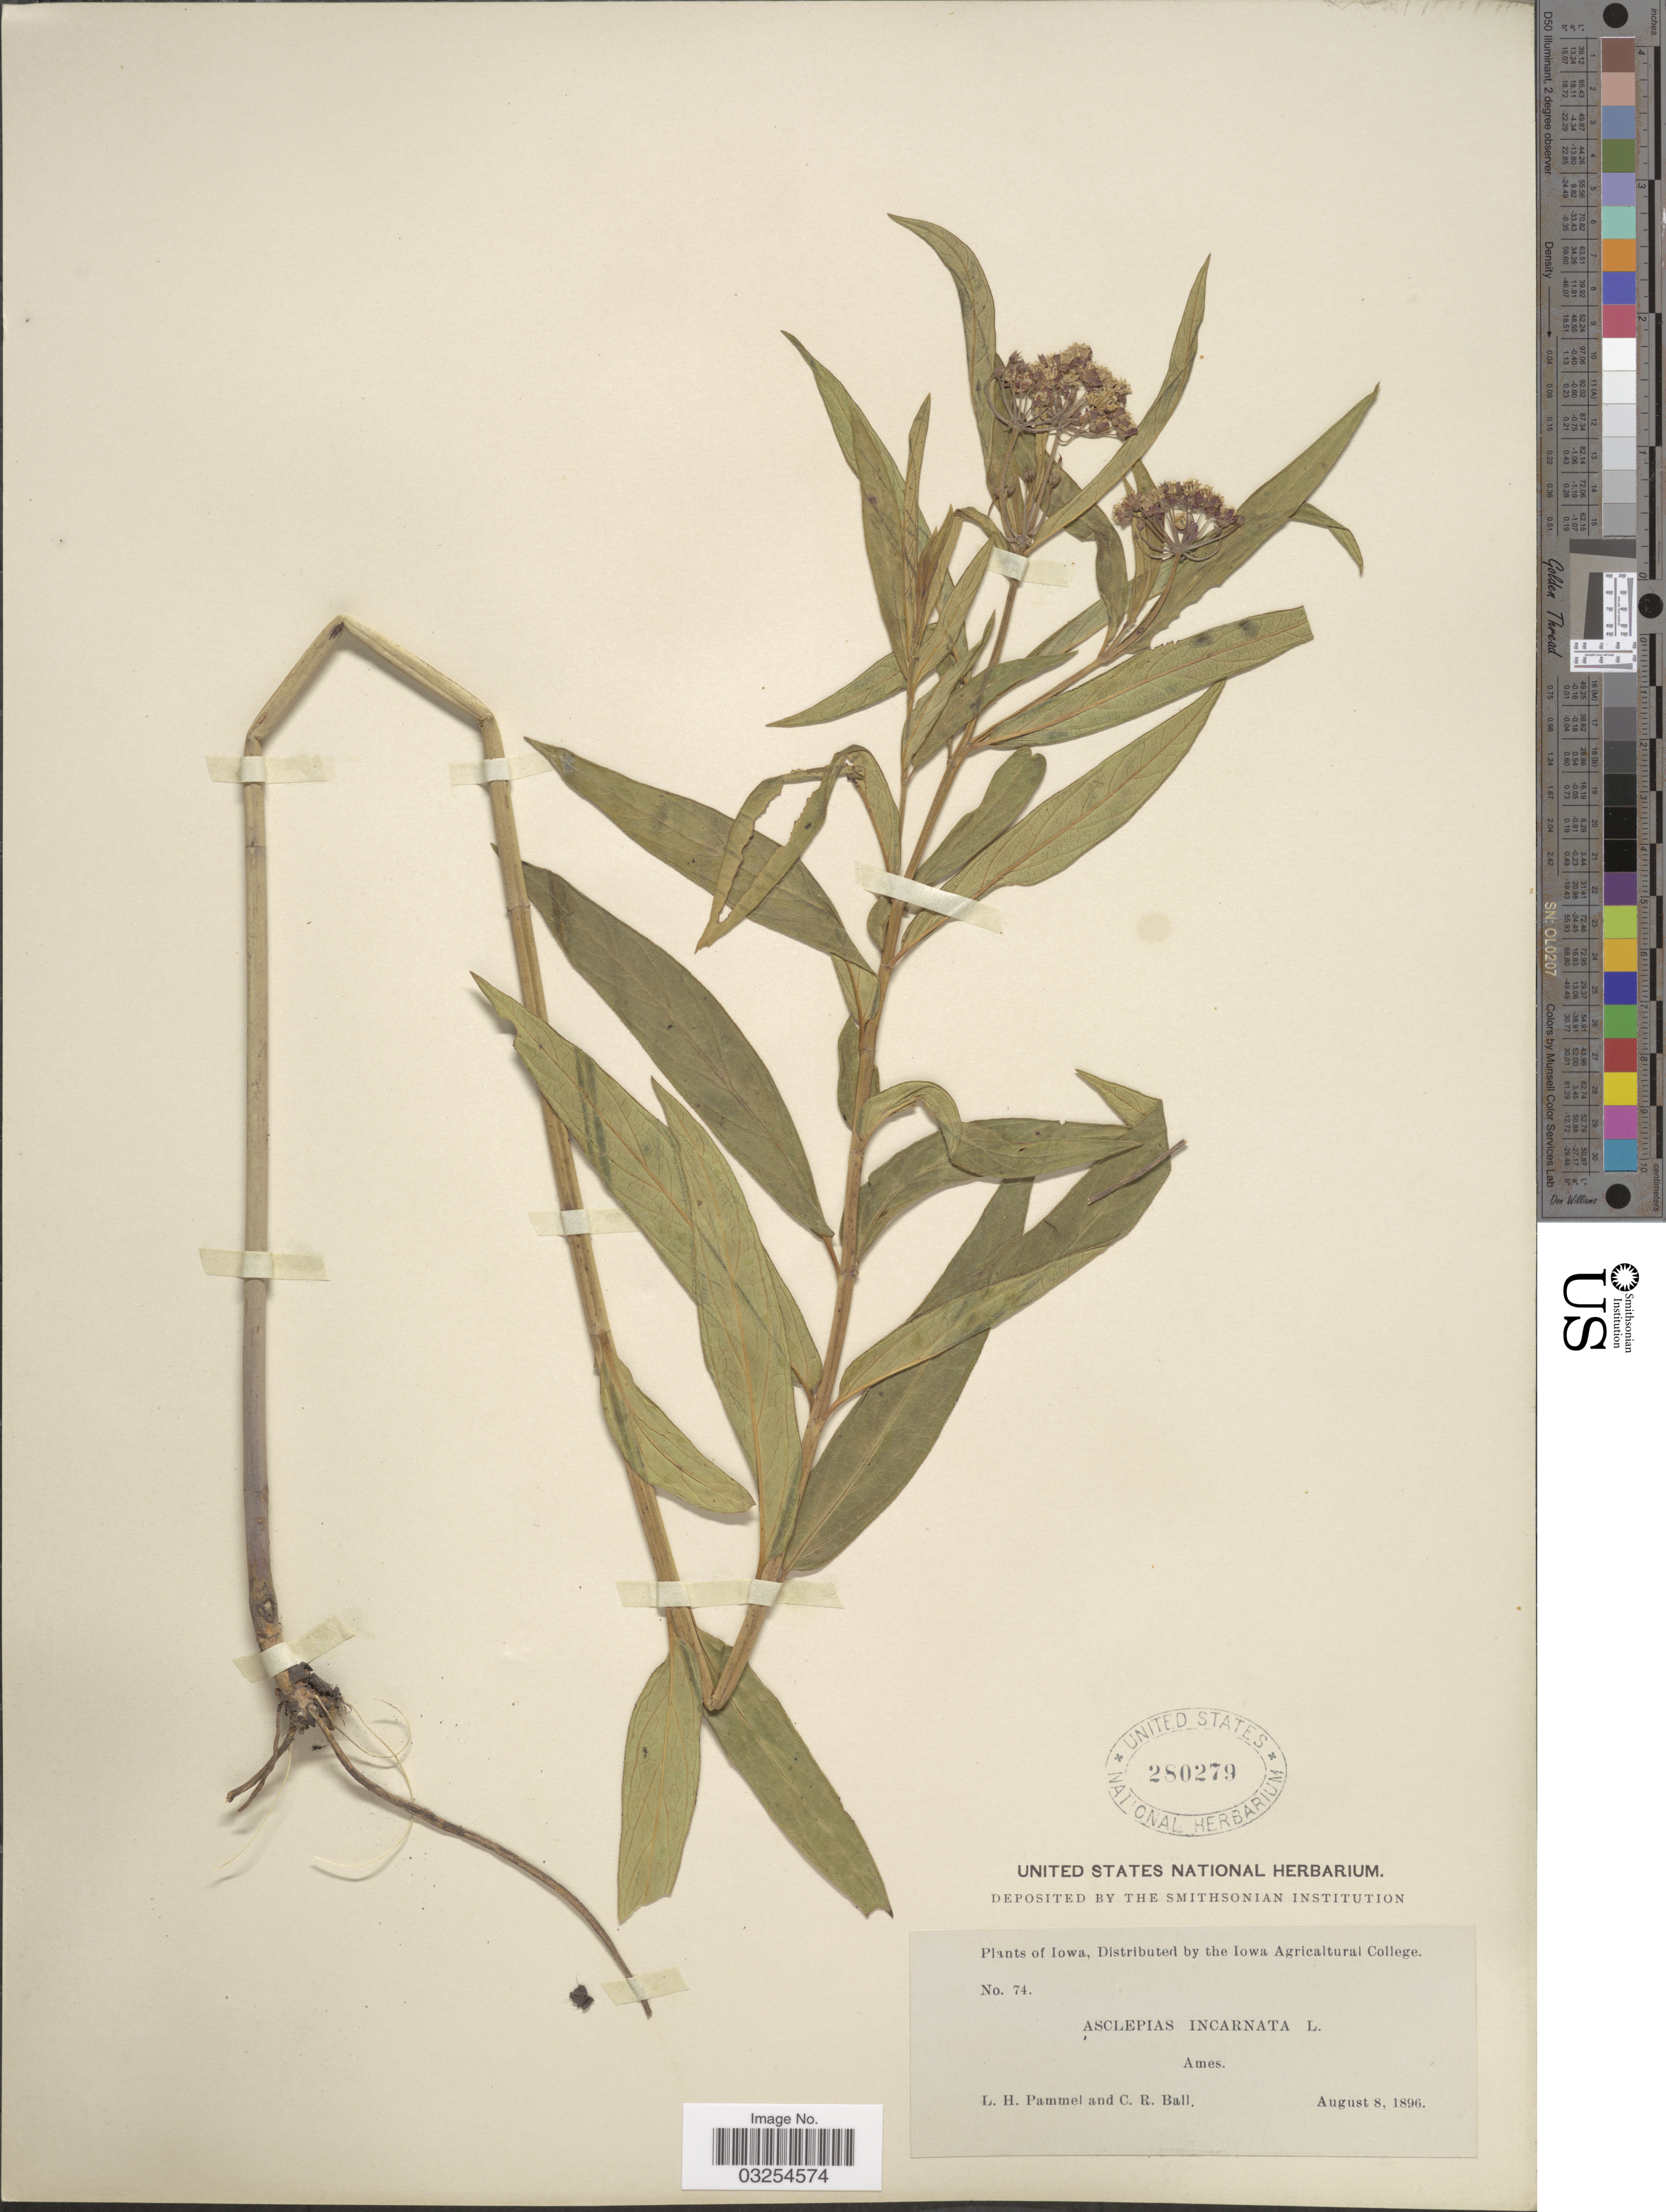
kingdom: Plantae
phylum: Tracheophyta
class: Magnoliopsida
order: Gentianales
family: Apocynaceae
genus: Asclepias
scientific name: Asclepias incarnata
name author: L.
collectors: L. Pammell & C. R. Ball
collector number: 74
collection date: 1896-08-08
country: United States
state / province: Iowa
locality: Ames.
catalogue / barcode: US 280279